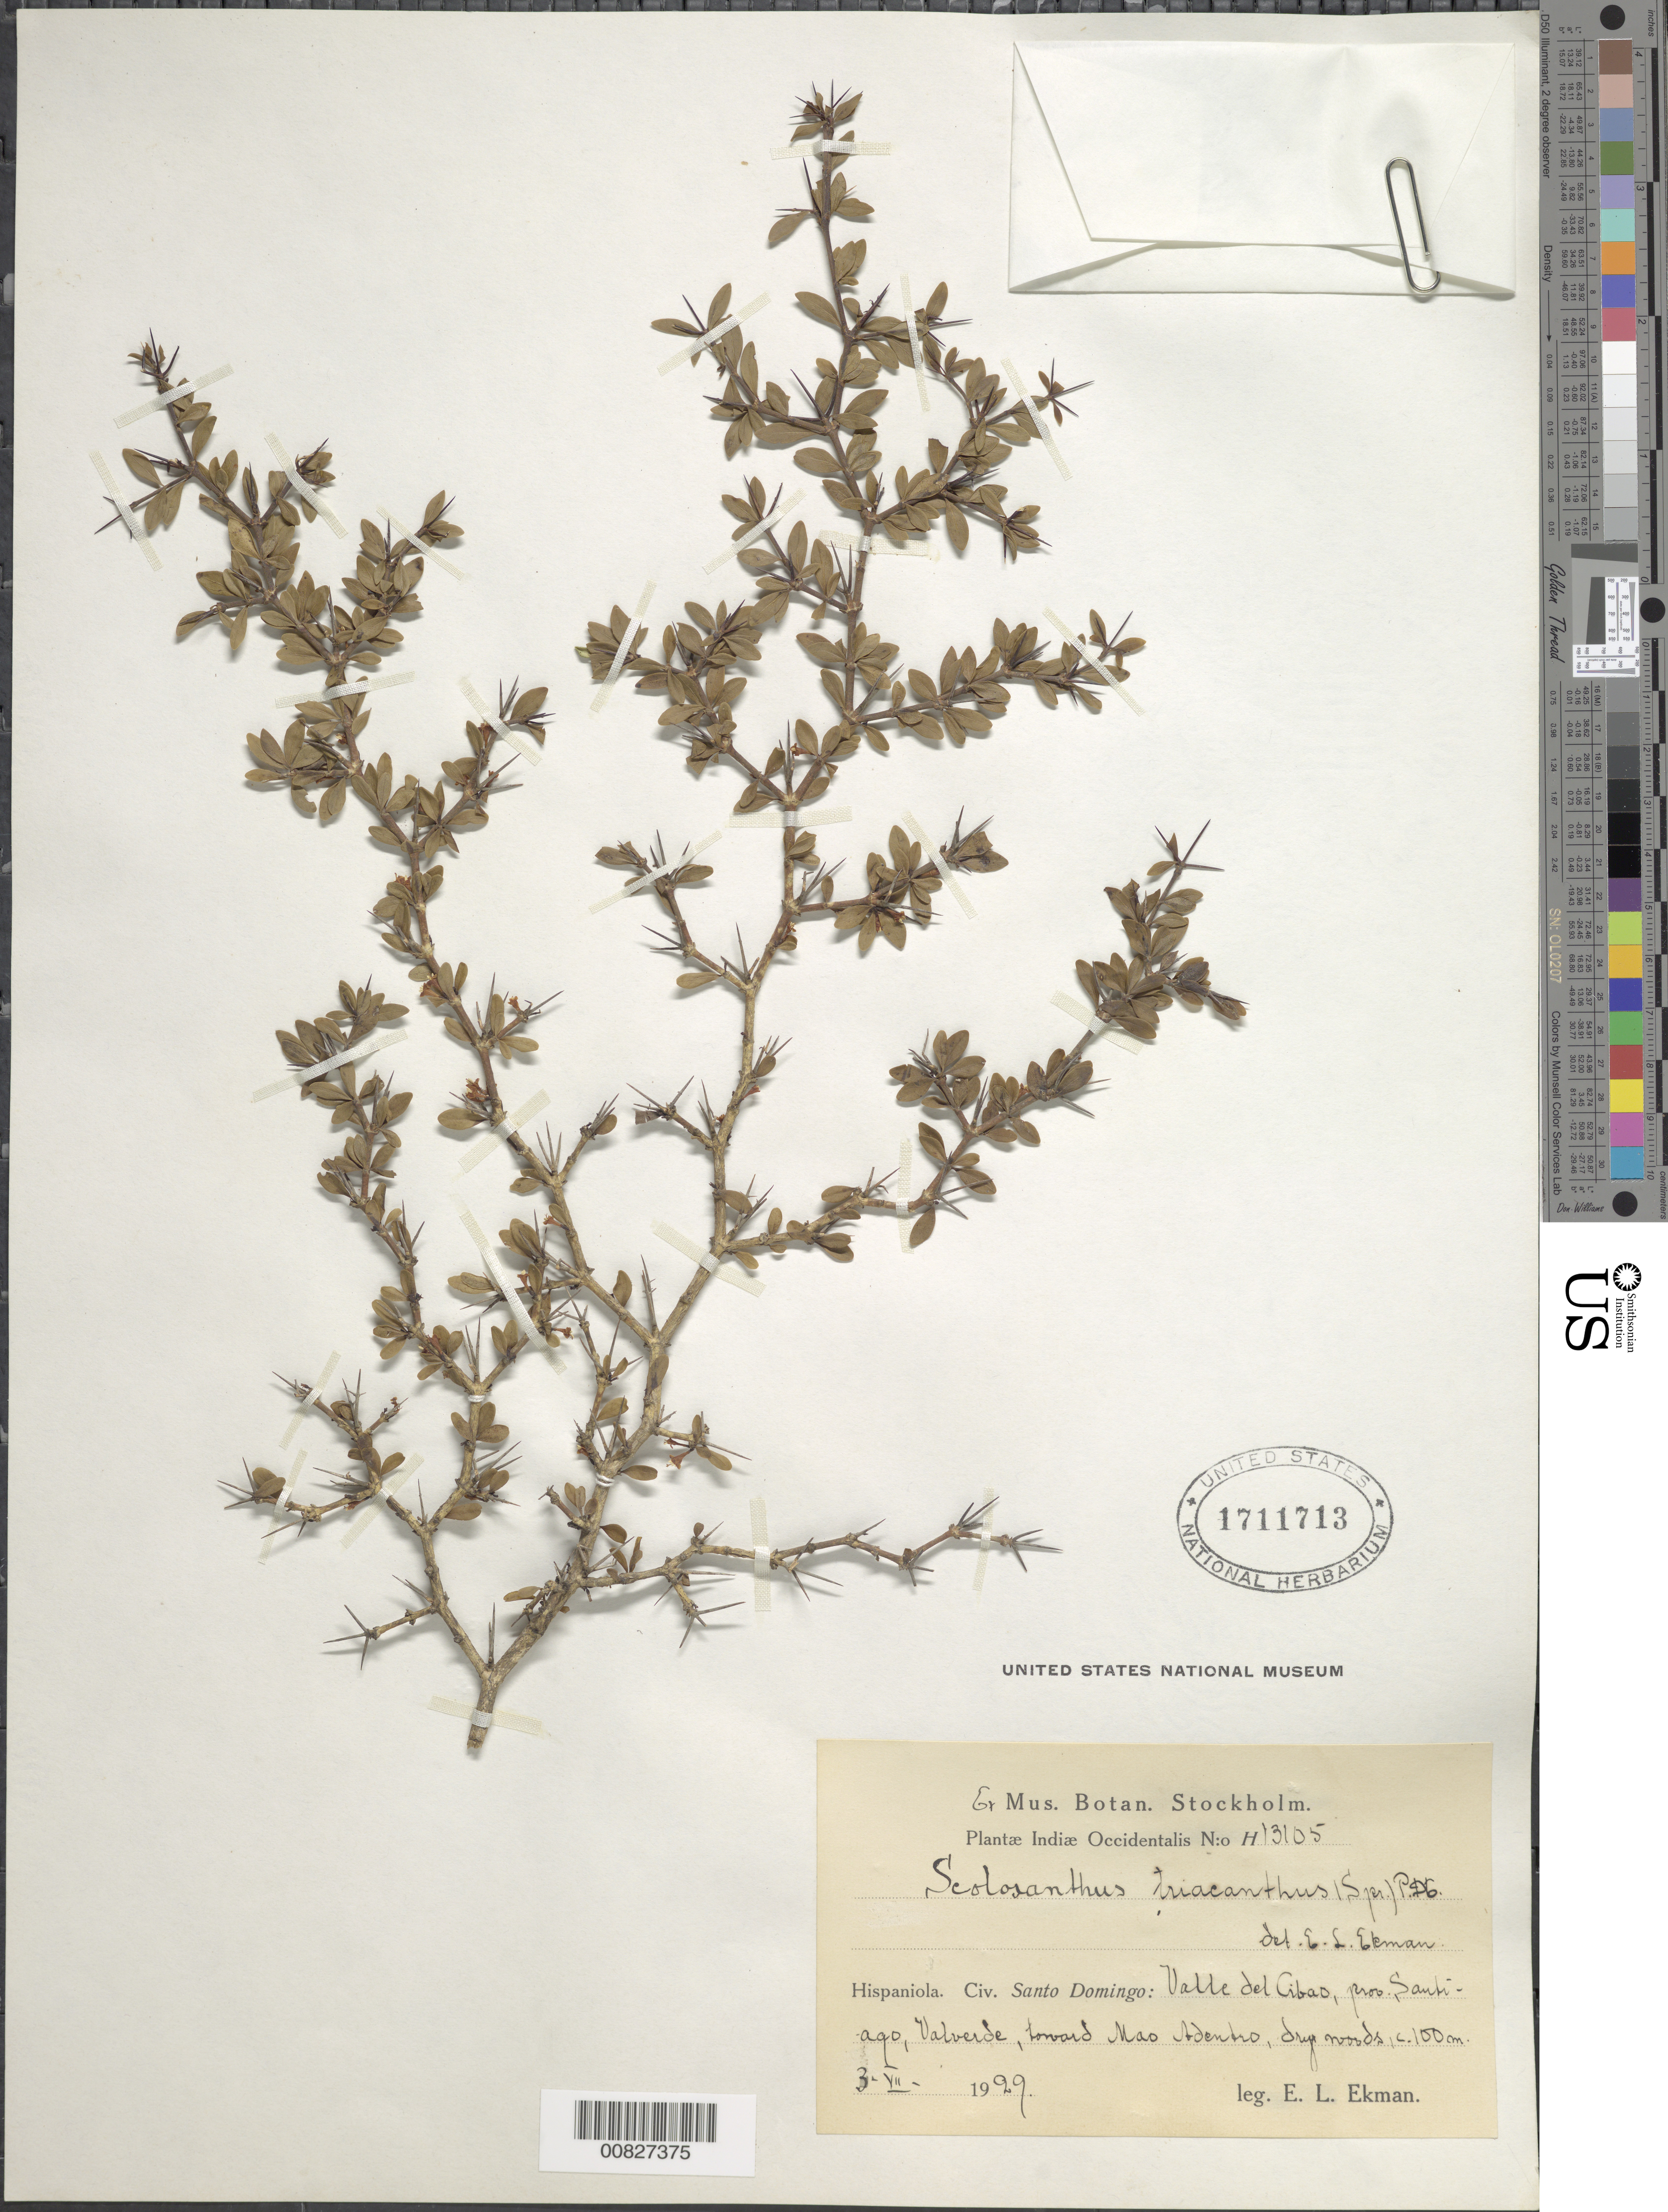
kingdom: Plantae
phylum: Tracheophyta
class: Magnoliopsida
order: Gentianales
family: Rubiaceae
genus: Scolosanthus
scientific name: Scolosanthus triacanthus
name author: (Spreng.) DC.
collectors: E. L. Ekman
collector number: H 13105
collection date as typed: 03 Jul 1929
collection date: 1929-07-03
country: Dominican Republic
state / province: Santiago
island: Hispaniola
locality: Valle del Cibao, Valverde, toward Mao Adentro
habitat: Dry woods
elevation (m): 100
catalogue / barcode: US 1711713